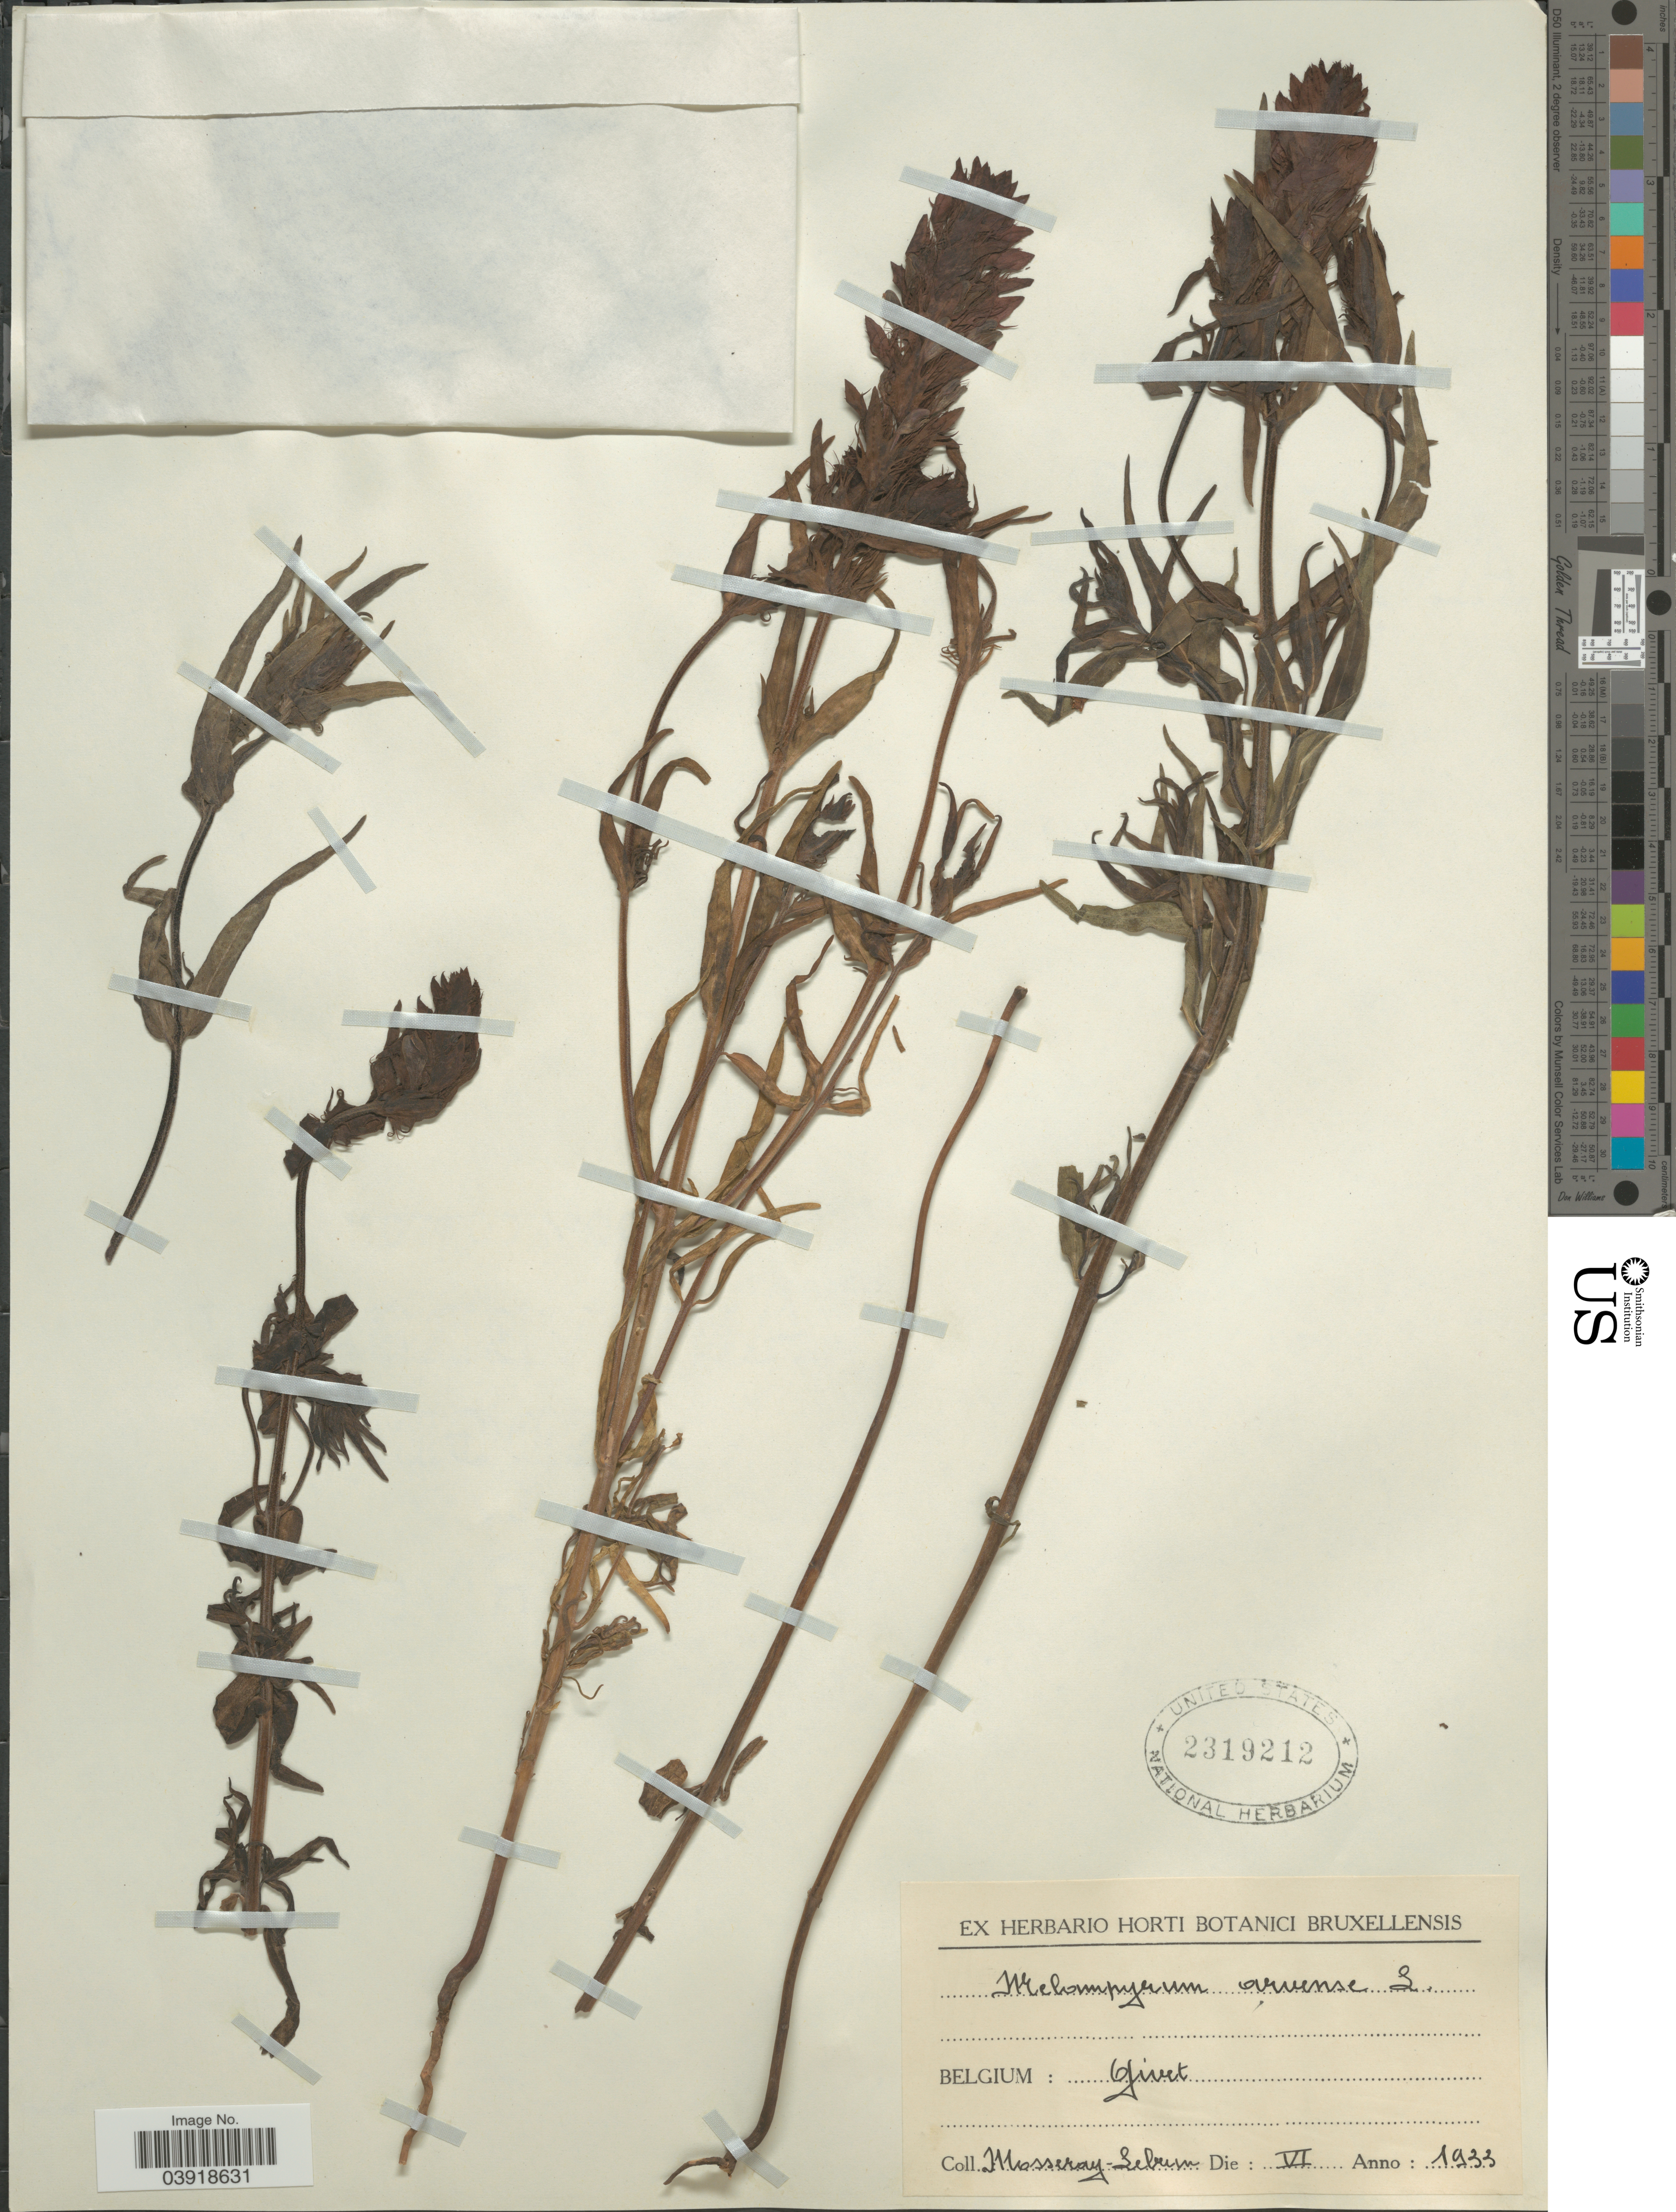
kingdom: Plantae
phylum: Tracheophyta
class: Magnoliopsida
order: Lamiales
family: Orobanchaceae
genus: Melampyrum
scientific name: Melampyrum arvense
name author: L.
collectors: Mosseray & J.A. Lebrun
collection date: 1933-06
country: Belgium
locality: Givet.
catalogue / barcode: US 2319212